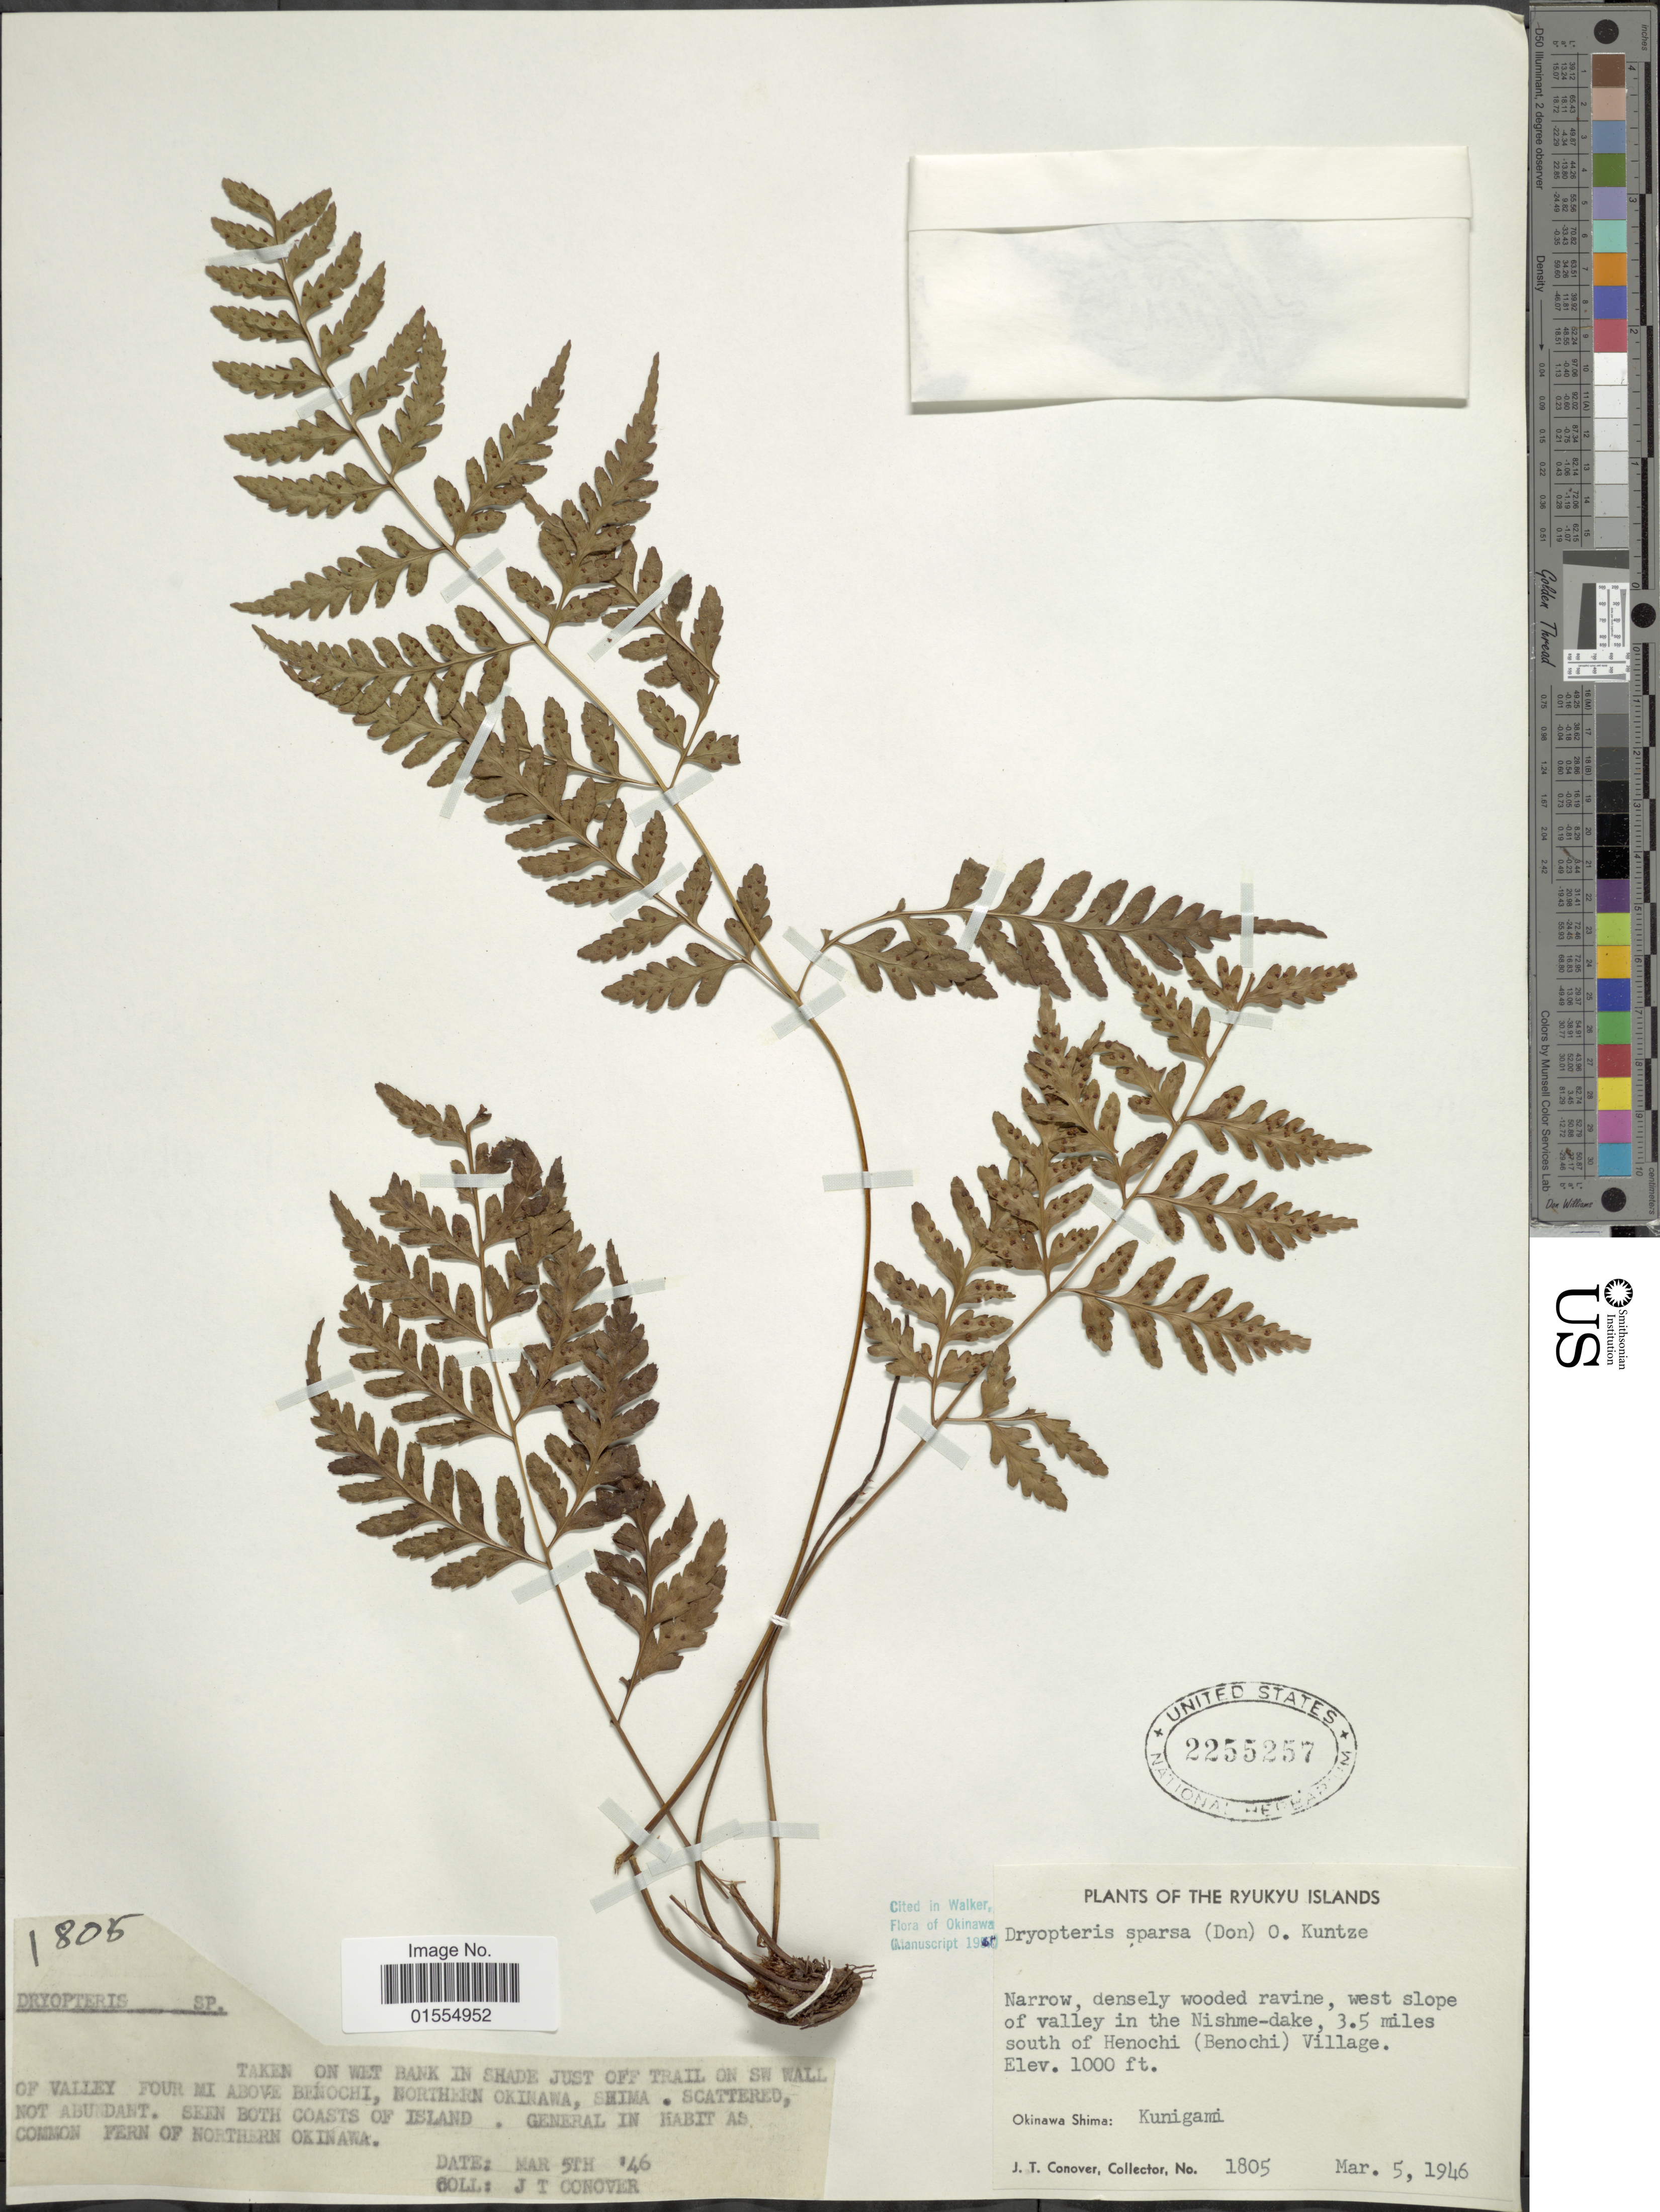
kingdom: Plantae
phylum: Tracheophyta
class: Polypodiopsida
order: Polypodiales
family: Dryopteridaceae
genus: Dryopteris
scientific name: Dryopteris sparsa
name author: (D. Don) Kuntze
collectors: J. T. Conover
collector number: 1805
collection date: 1946-03-05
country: Japan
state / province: Okinawa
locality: Ryukyu Islands, west slope of valley in the Nishme-dake, 3.5 miles south of Henochi (Benochi) Village, Okinawa Shima: Kunigami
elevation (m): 305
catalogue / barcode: US 2255257